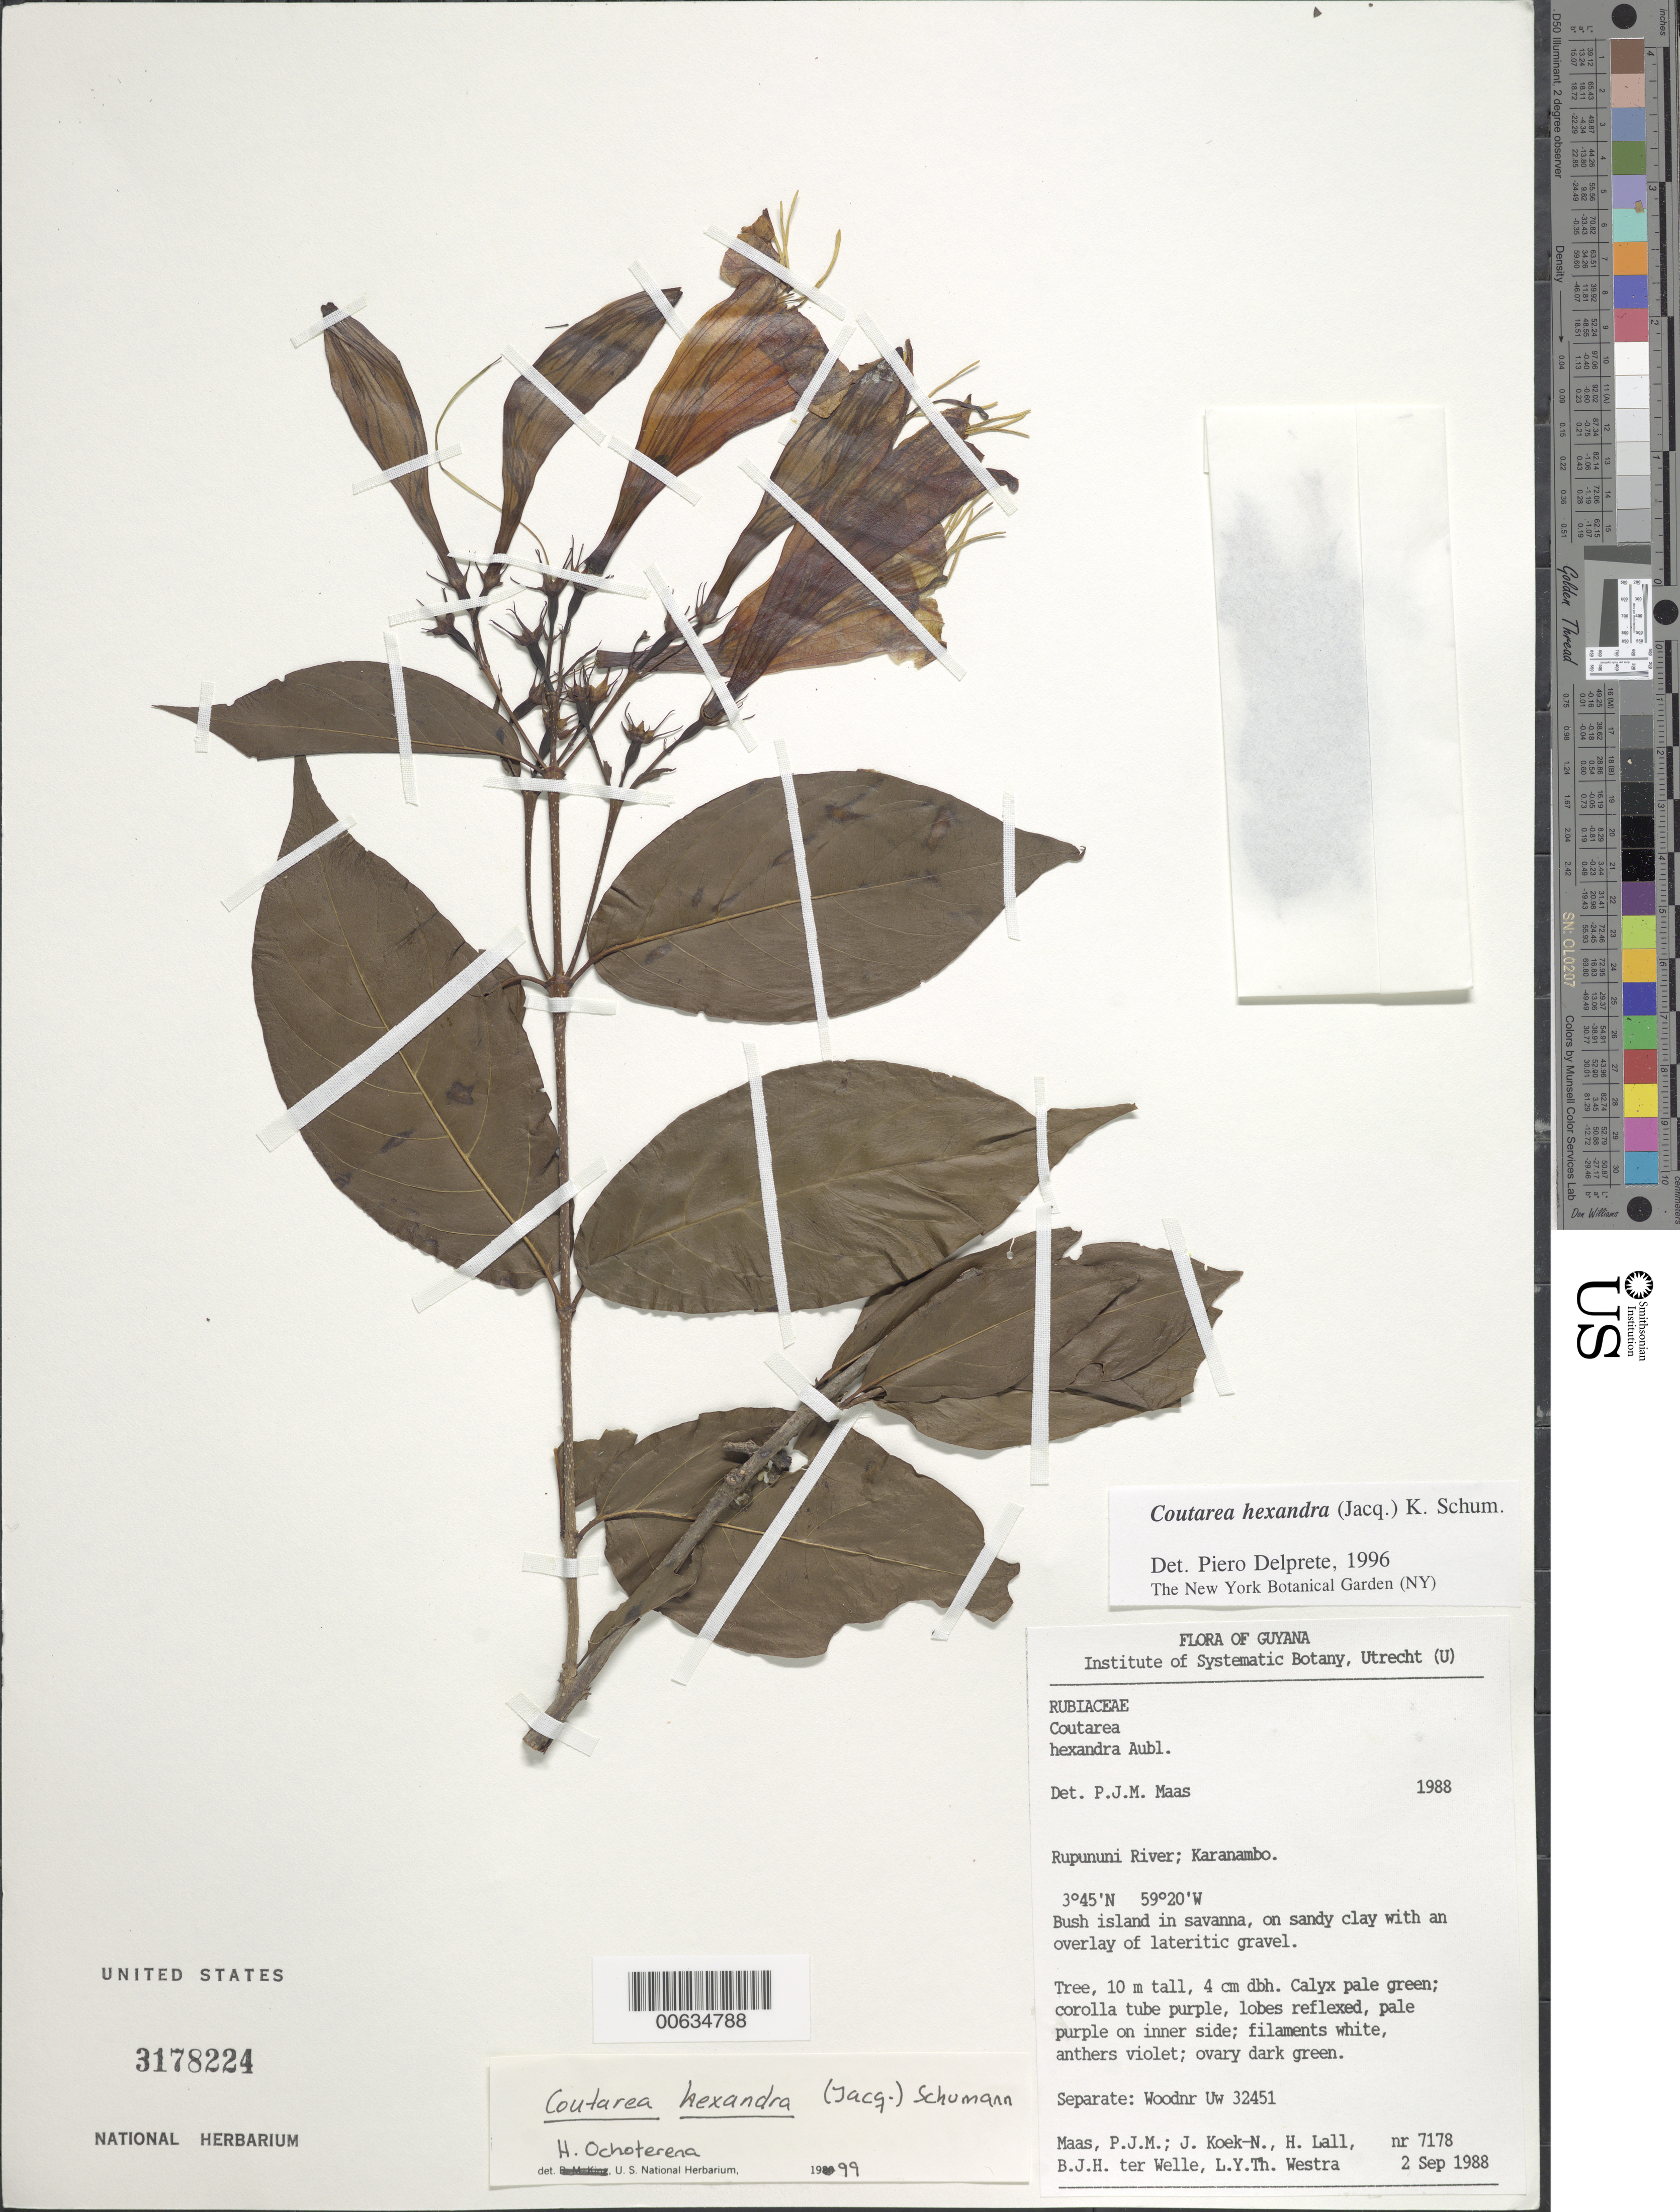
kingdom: Plantae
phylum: Tracheophyta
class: Magnoliopsida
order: Gentianales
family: Rubiaceae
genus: Coutarea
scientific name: Coutarea hexandra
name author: (Jacq.) K. Schum.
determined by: Ochoterena-B., H.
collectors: P. Maas, J. Koek-Noorman, H. Lall, B. Welle & L. Y. T. Westra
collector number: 7178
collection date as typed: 2-Sep-88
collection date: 1988-09-02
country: Guyana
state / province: U. Takutu-U. Essequibo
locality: Karanambo, Rupununi River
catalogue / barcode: US 3178224